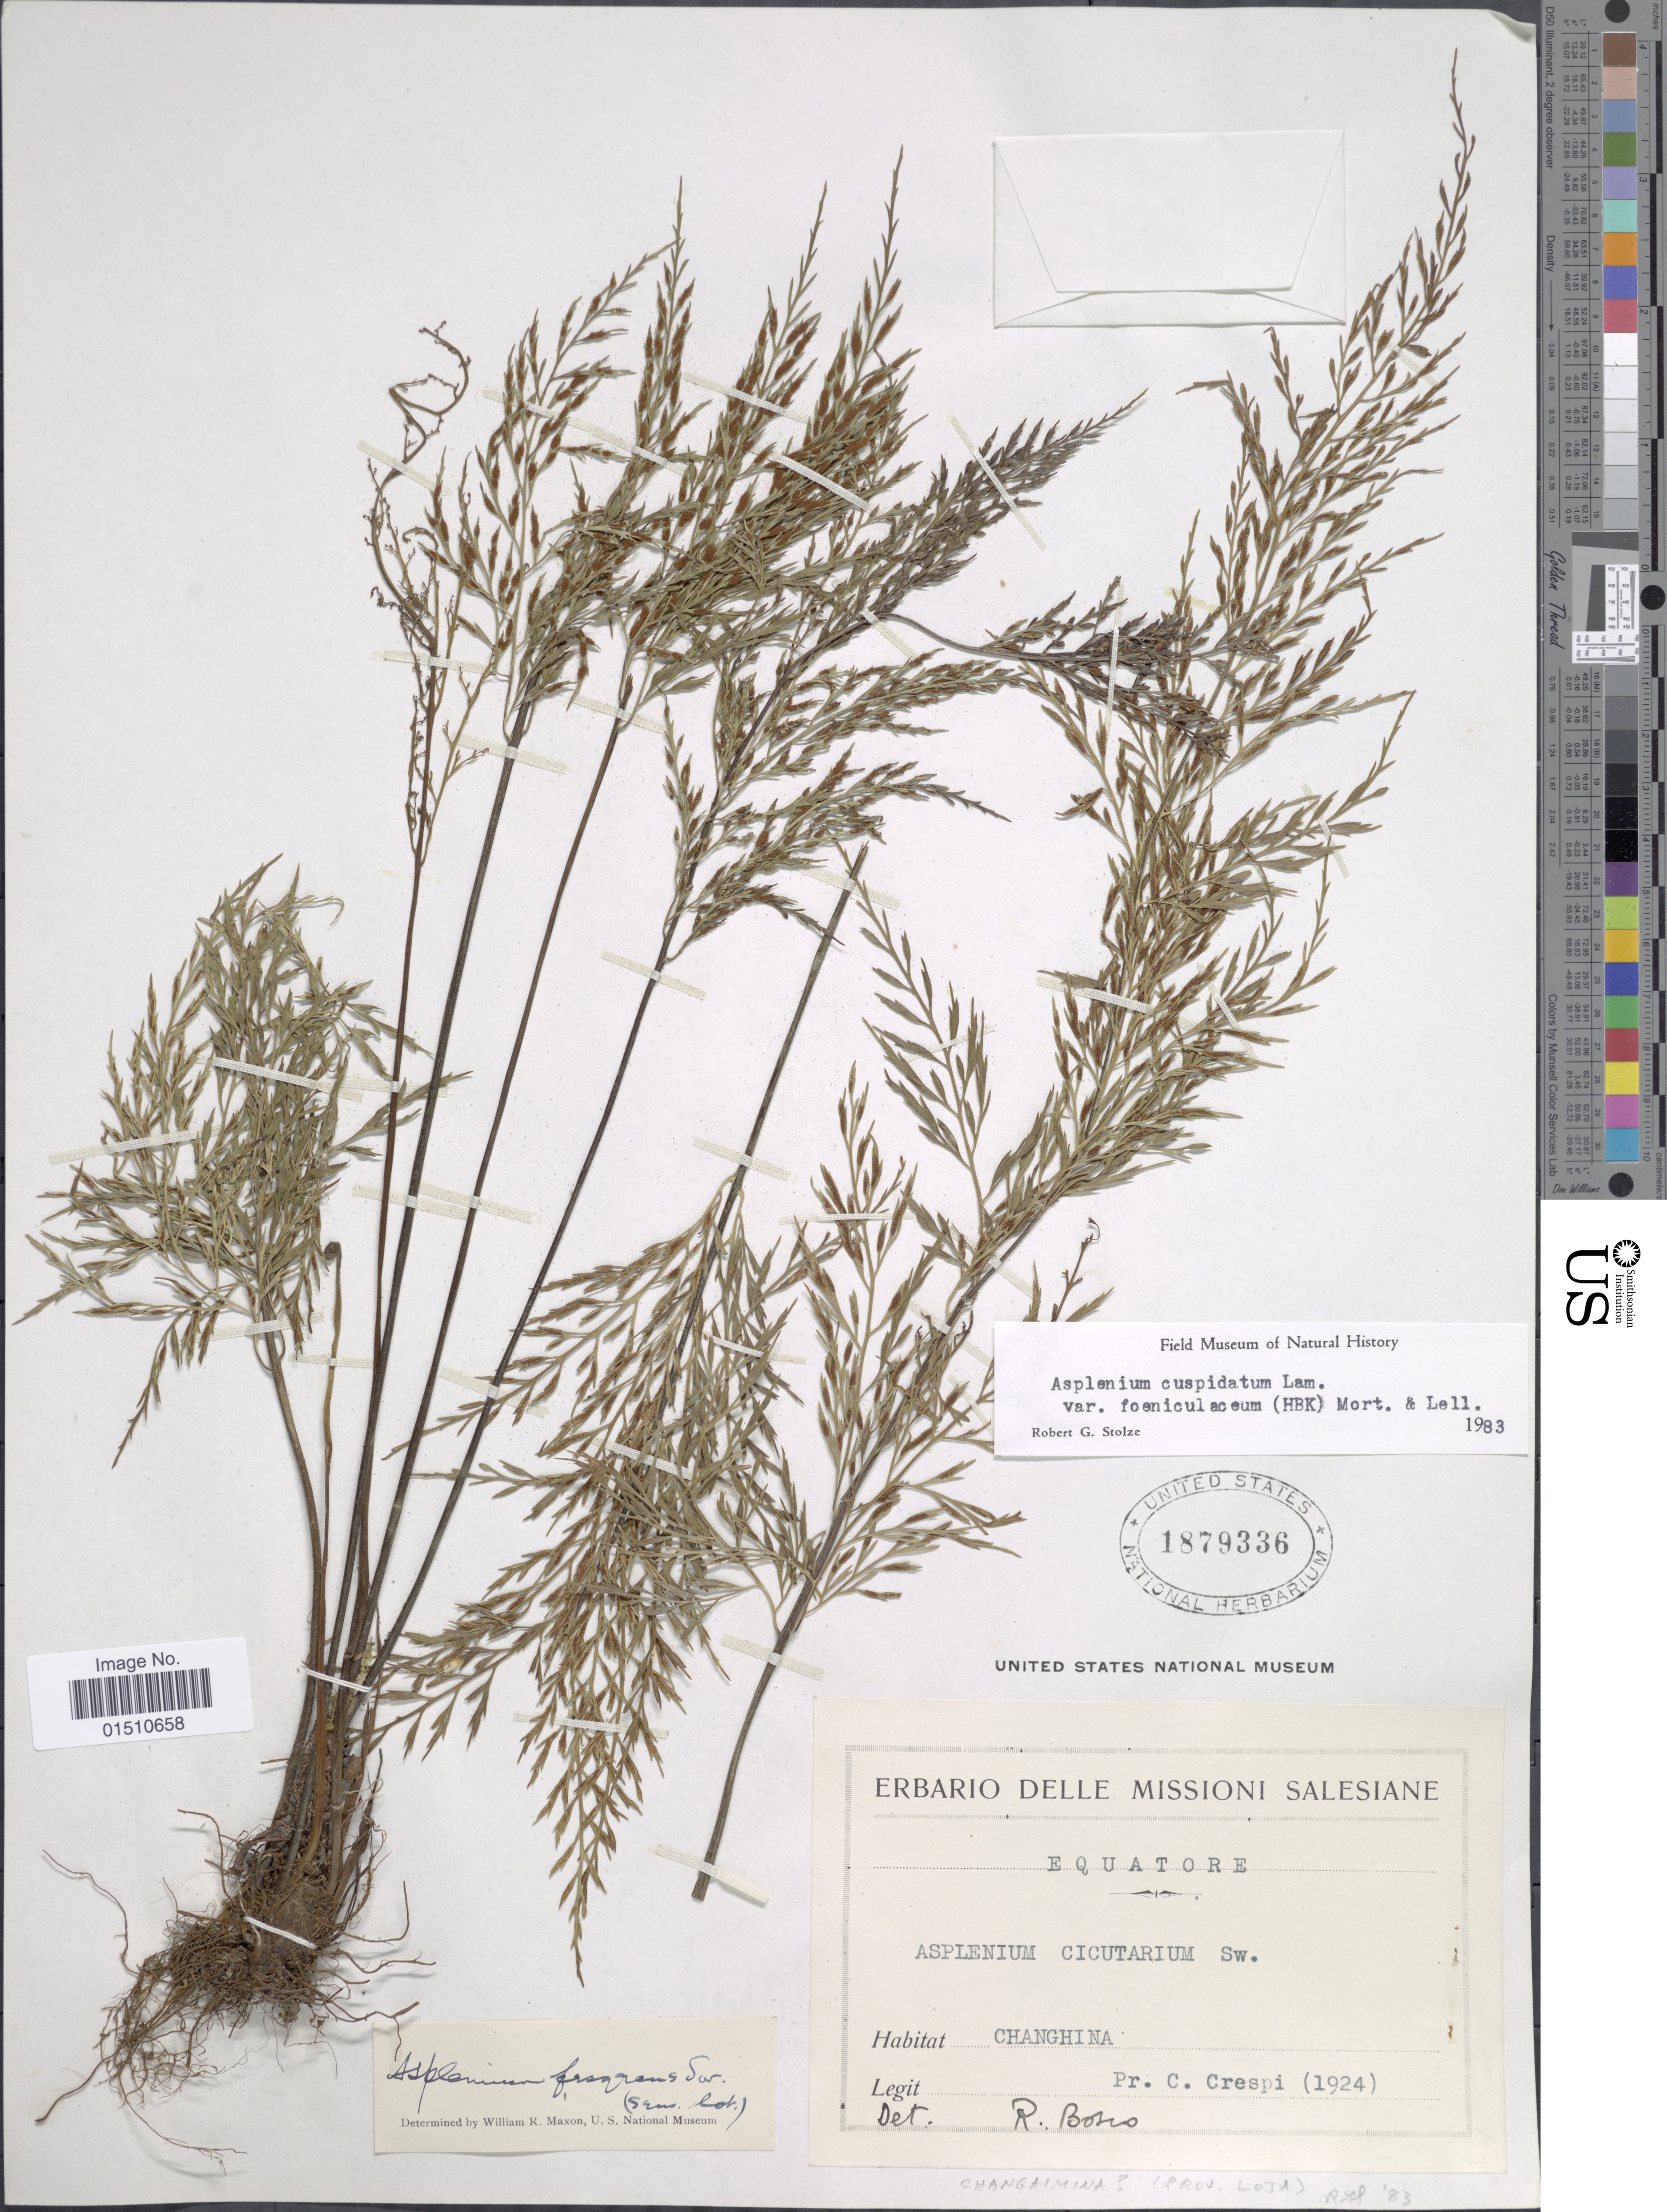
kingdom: Plantae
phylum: Tracheophyta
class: Polypodiopsida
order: Polypodiales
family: Aspleniaceae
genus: Asplenium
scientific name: Asplenium cuspidatum var. foeniculaceum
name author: (Kunth) C.V. Morton & Lellinger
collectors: C. Crespi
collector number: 1924?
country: Ecuador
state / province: Loja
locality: Equatore, Changaimina. Changhina.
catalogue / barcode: US 1879336